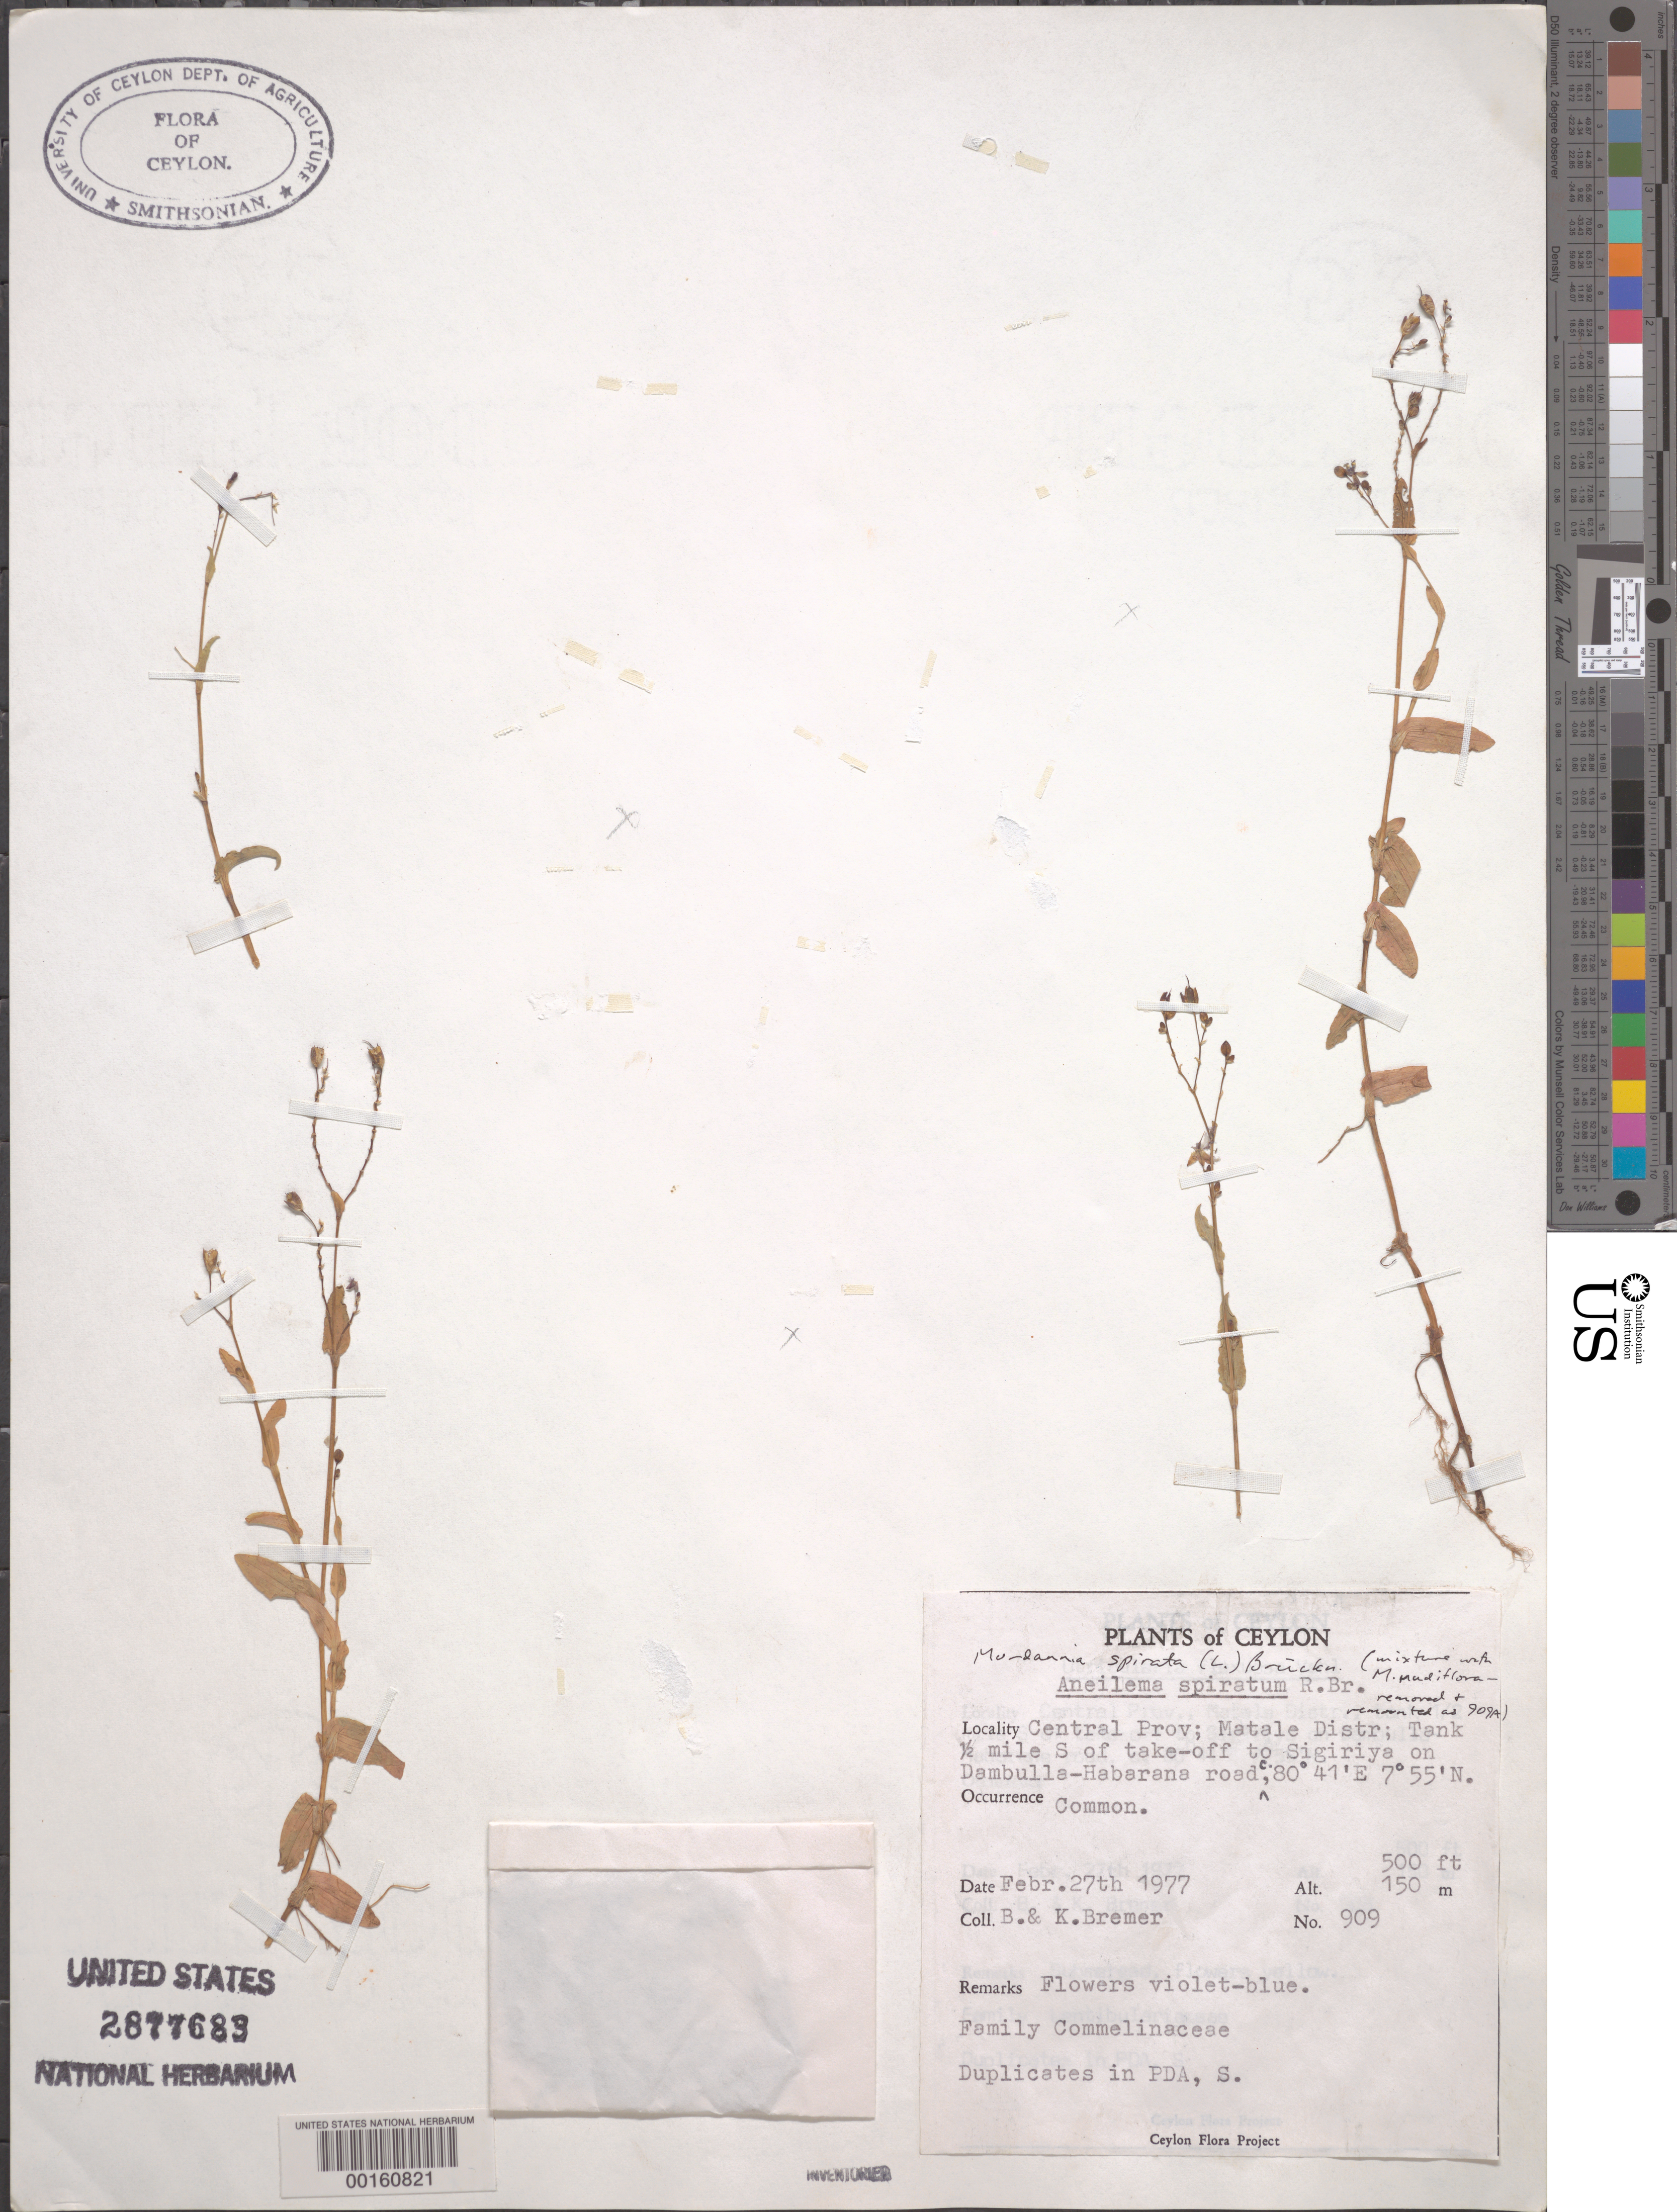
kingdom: Plantae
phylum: Tracheophyta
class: Liliopsida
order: Commelinales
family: Commelinaceae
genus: Murdannia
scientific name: Murdannia spirata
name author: (L.) G. Brückn.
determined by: Faden, Robert B., (US), Smithsonian Institution - National Museum of Natural History (UNITED STATES)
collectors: B. Bremer & K. Bremer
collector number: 909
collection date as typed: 27 Feb 1977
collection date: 1977-02-27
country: Sri Lanka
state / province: Central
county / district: Matale Dist.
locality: Dambulla-habarana road, s towards sigiriya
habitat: Roadside; dam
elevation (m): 150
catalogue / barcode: US 2877683